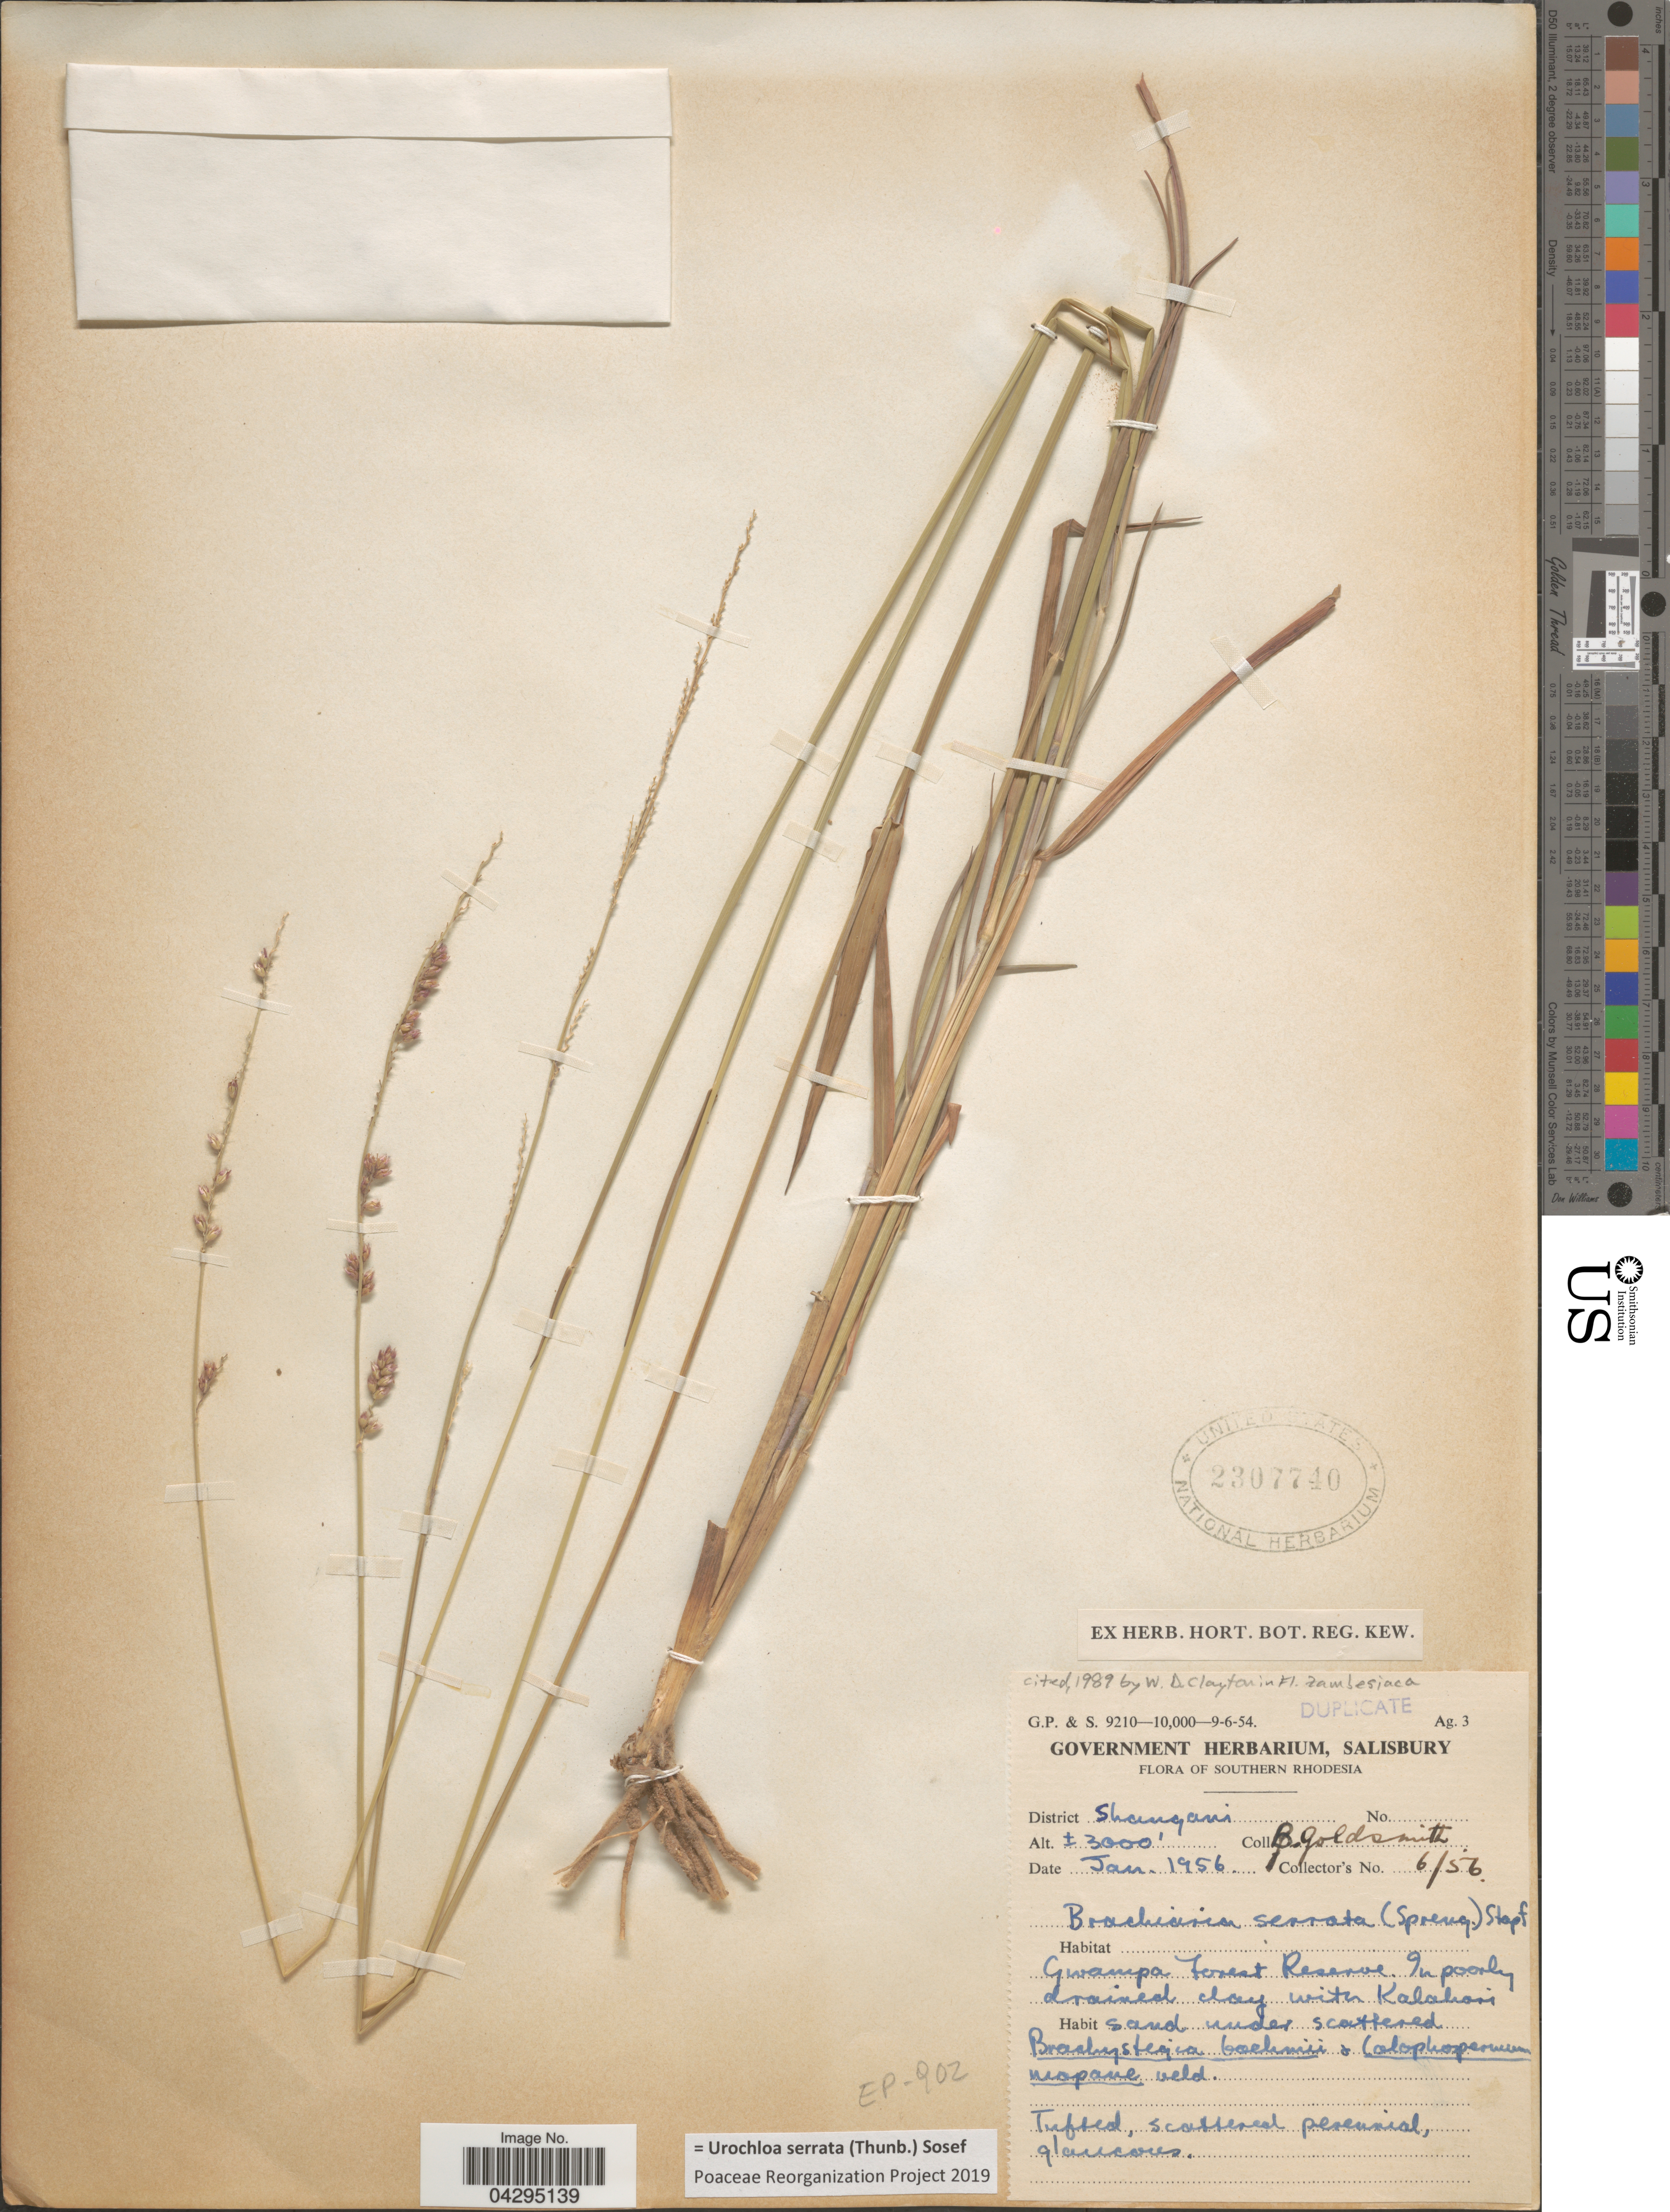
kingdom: Plantae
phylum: Tracheophyta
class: Liliopsida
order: Poales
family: Poaceae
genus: Urochloa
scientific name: Urochloa serrata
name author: (Thunb.) Sosef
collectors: B. Goldsmith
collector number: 6/56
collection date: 1956-01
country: Zimbabwe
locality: Southern Rhodesia. District Shangani. Gwampa Forest Reserve.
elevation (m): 914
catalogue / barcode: US 2307740